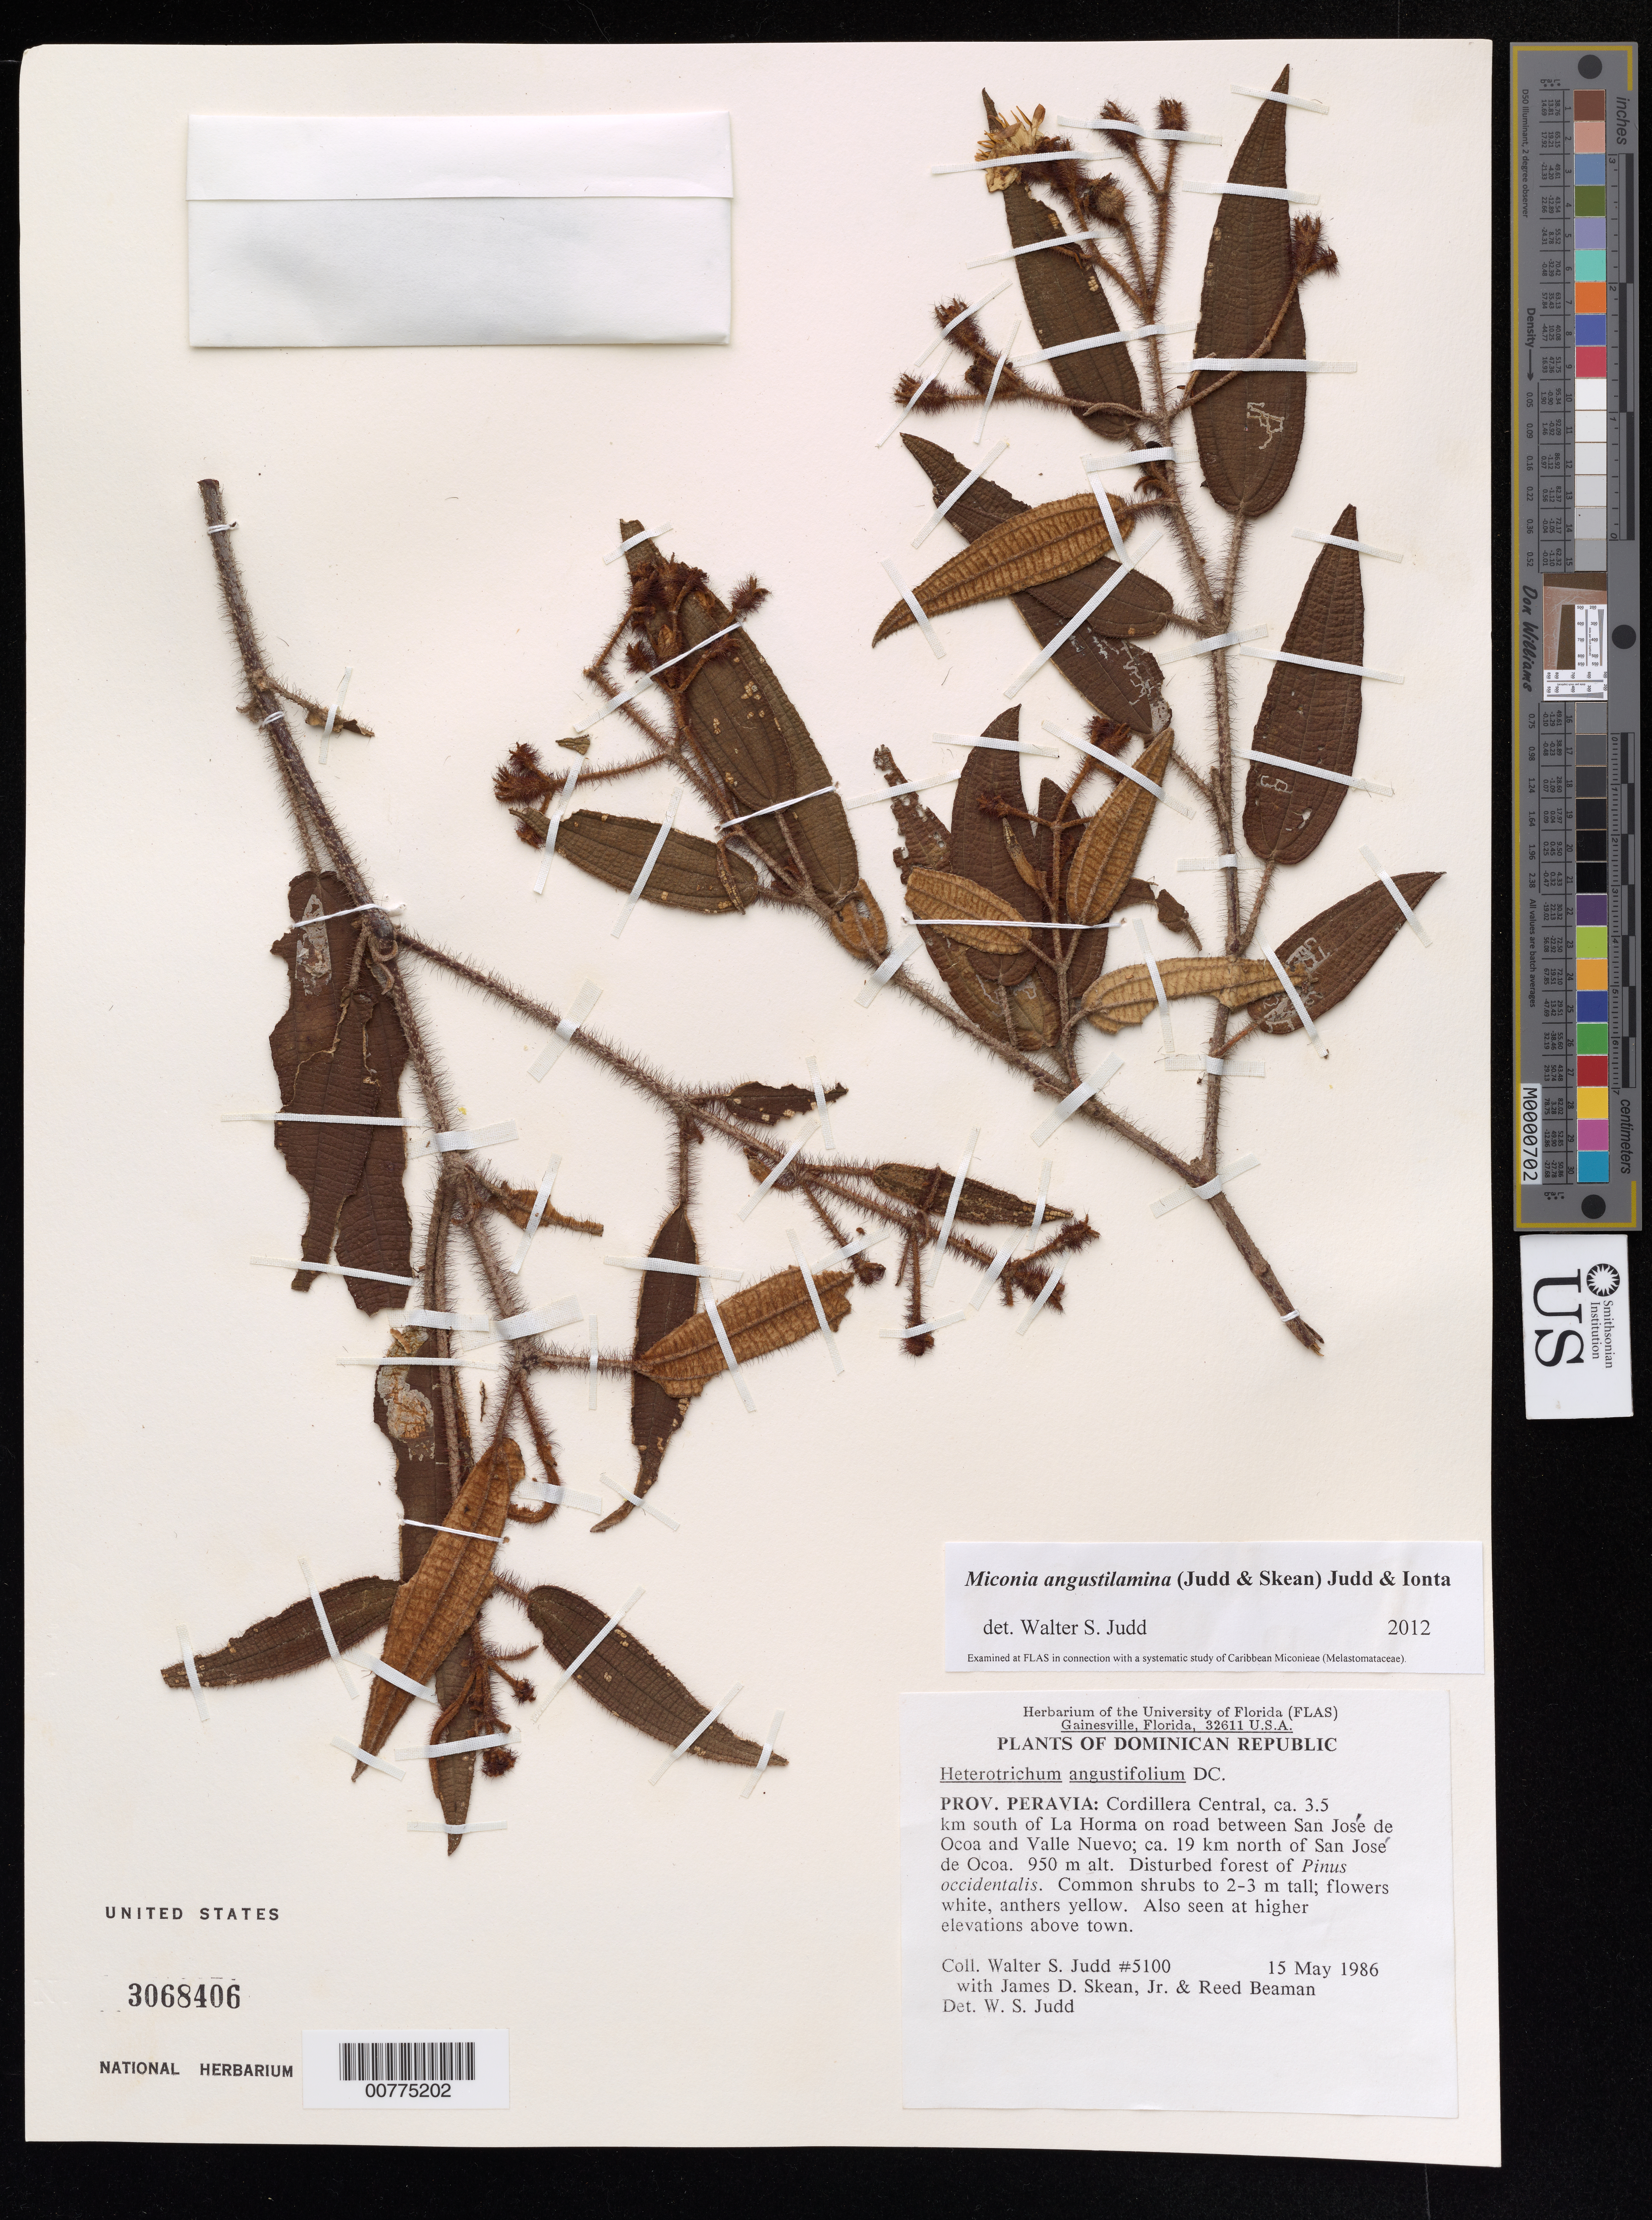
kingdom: Plantae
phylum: Tracheophyta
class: Magnoliopsida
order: Myrtales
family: Melastomataceae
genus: Miconia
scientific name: Miconia angustilamina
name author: (Judd & Skean) Judd & Ionta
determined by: Judd, Walter S.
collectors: W. S. Judd & J. D. Skean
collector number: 5100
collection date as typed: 15 May 1986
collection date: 1986-05-15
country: Dominican Republic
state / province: Peravia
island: Hispaniola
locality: Cordillera Central, 3.5 km south of La Horma on road between San José de Ocoa and Valle Nuevo, 19 km north of San José de Ocoa.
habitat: Disturbed forest of Pinus occidentalis.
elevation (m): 950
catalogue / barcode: US 3068406